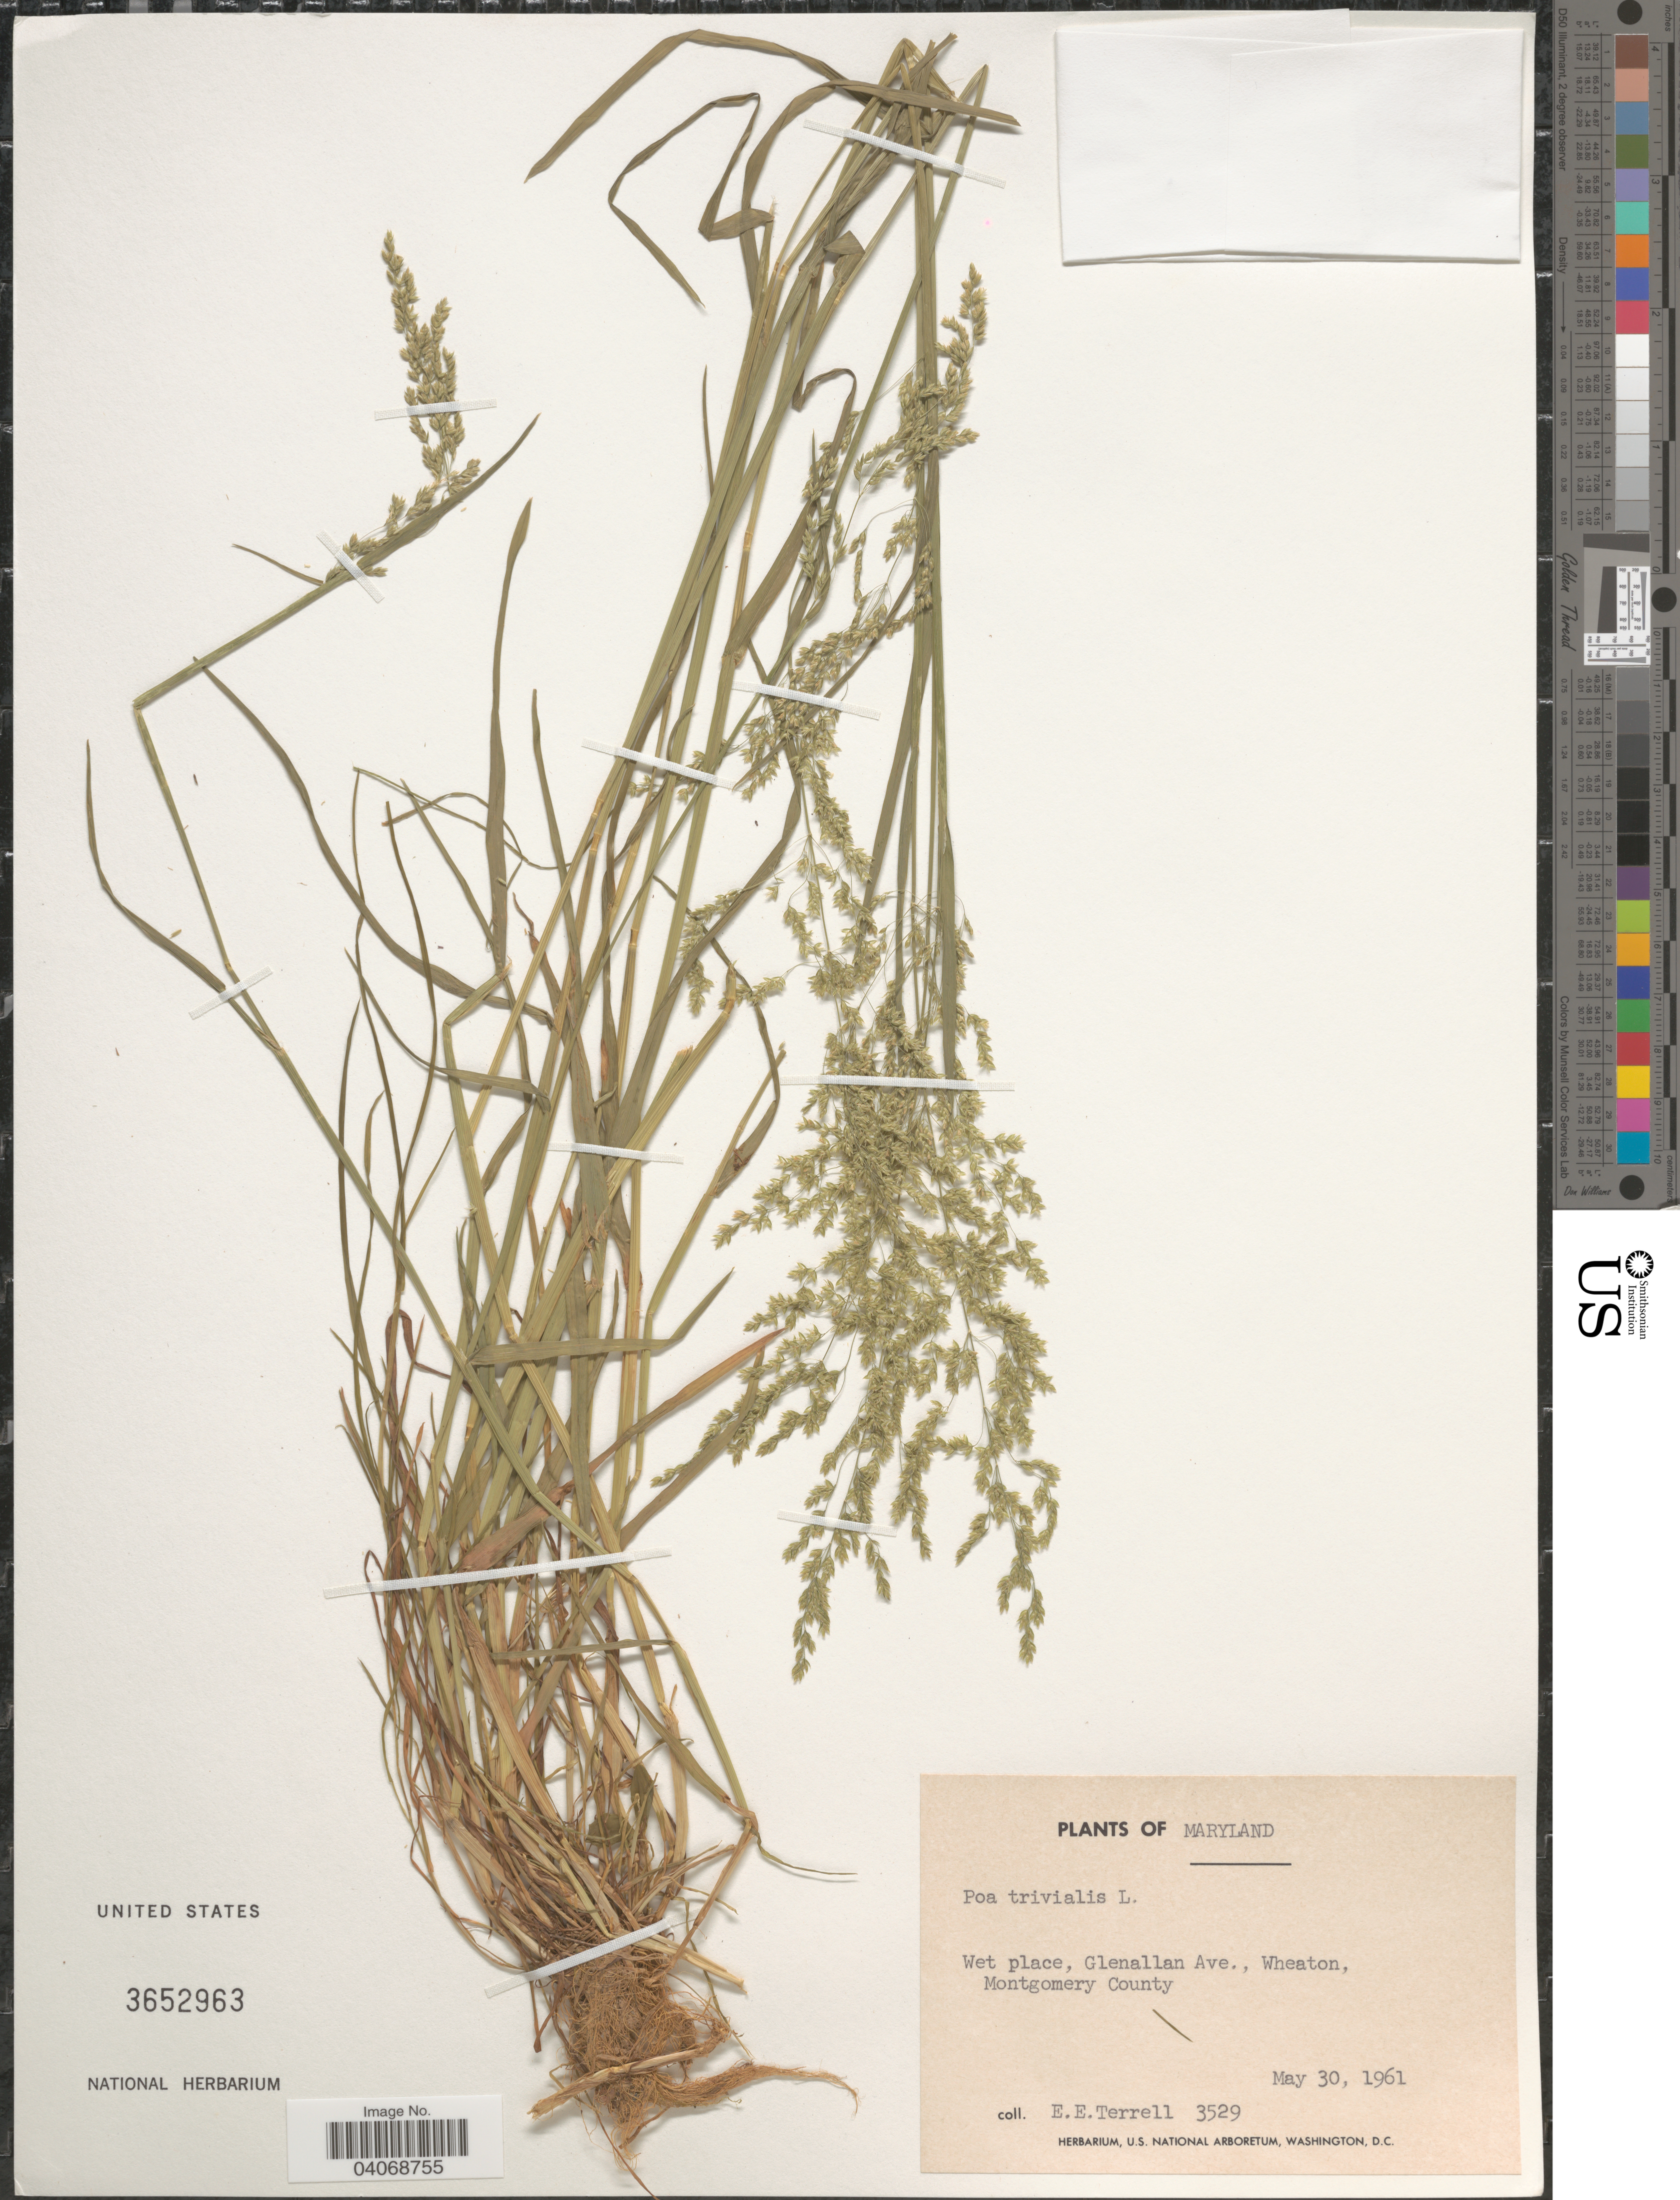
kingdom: Plantae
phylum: Tracheophyta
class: Liliopsida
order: Poales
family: Poaceae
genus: Poa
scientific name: Poa trivialis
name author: L.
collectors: E. E. Terrell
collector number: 3529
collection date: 1961-05-30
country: United States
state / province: Maryland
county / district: Montgomery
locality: Wet place, Glenallan Ave., Wheaton, Montgomery County.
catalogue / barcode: US 3652963